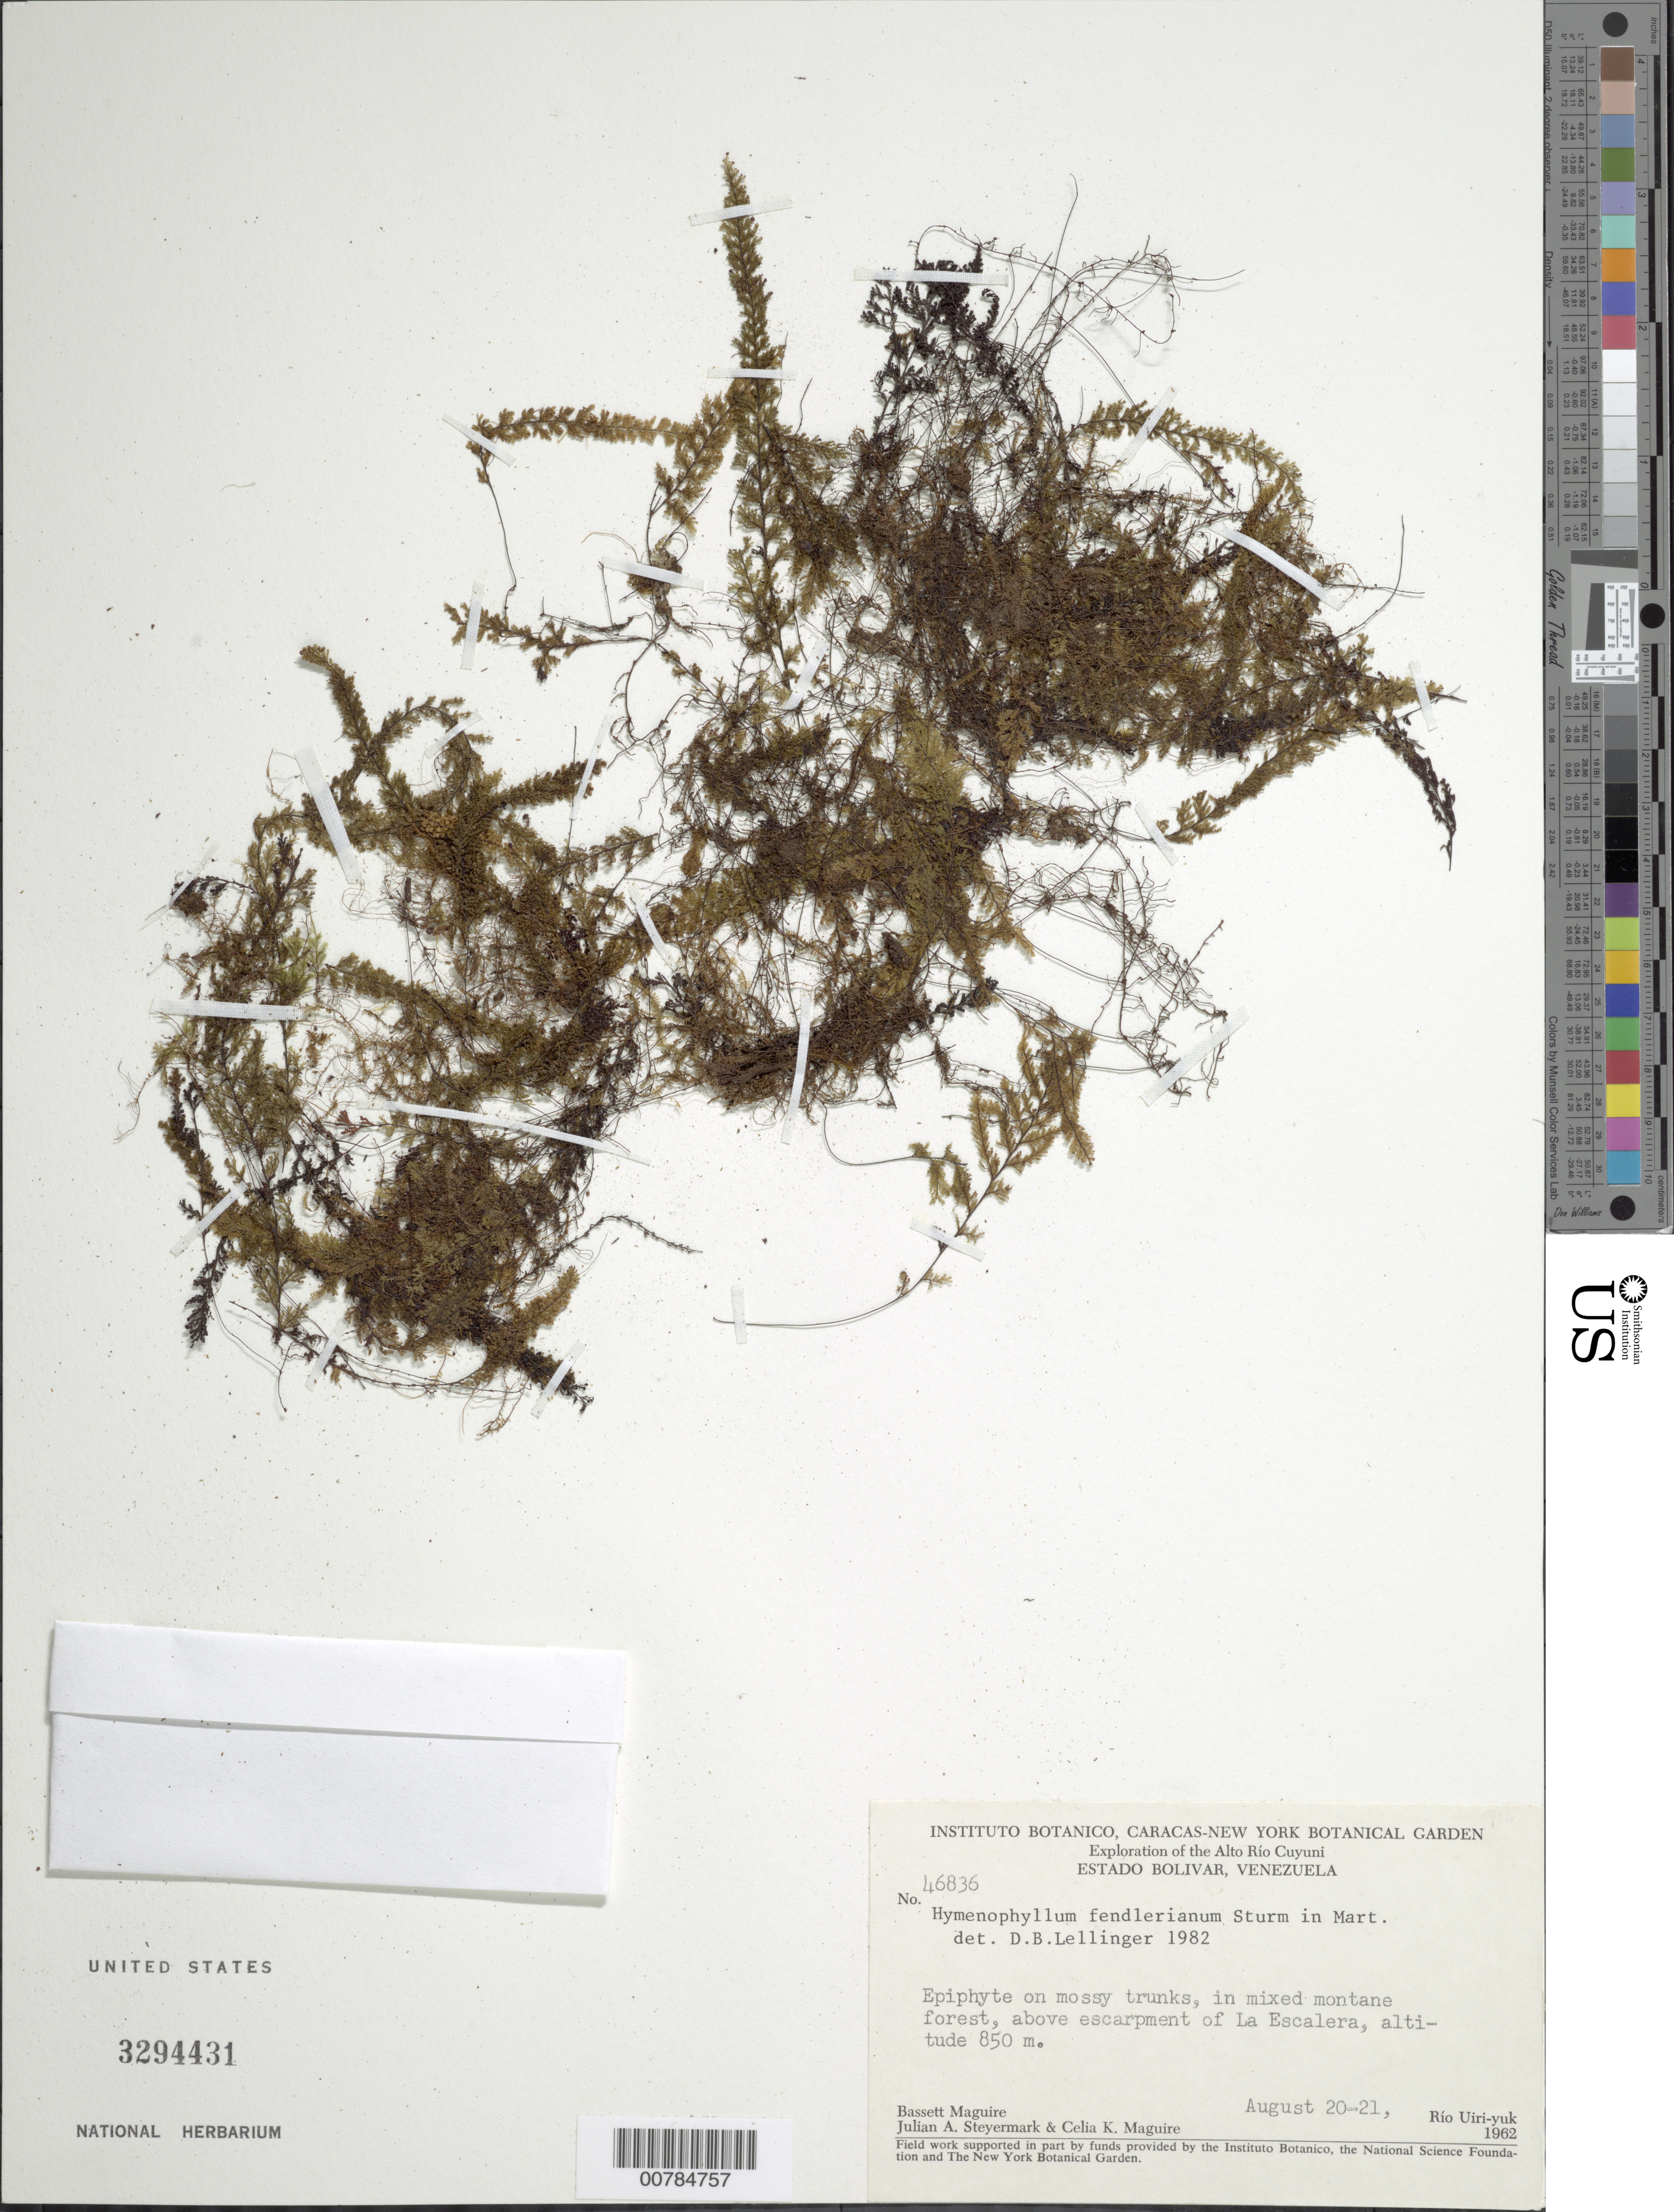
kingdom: Plantae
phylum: Tracheophyta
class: Polypodiopsida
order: Hymenophyllales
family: Hymenophyllaceae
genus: Hymenophyllum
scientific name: Hymenophyllum fendlerianum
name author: J.W. Sturm in Mart.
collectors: B. Maguire, C. K. Maguire & J. Steyermark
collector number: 46836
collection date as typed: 20-Aug-62 to 21-Aug-62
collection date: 1962-08-20/1962-08-21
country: Venezuela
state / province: Bolívar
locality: Alto Río Cuyuni, Río Uiri-yuk, above escarpment of La Escalera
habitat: Mixed montane forest, above escarpment; on mossy trunks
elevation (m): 850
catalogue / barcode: US 3294431